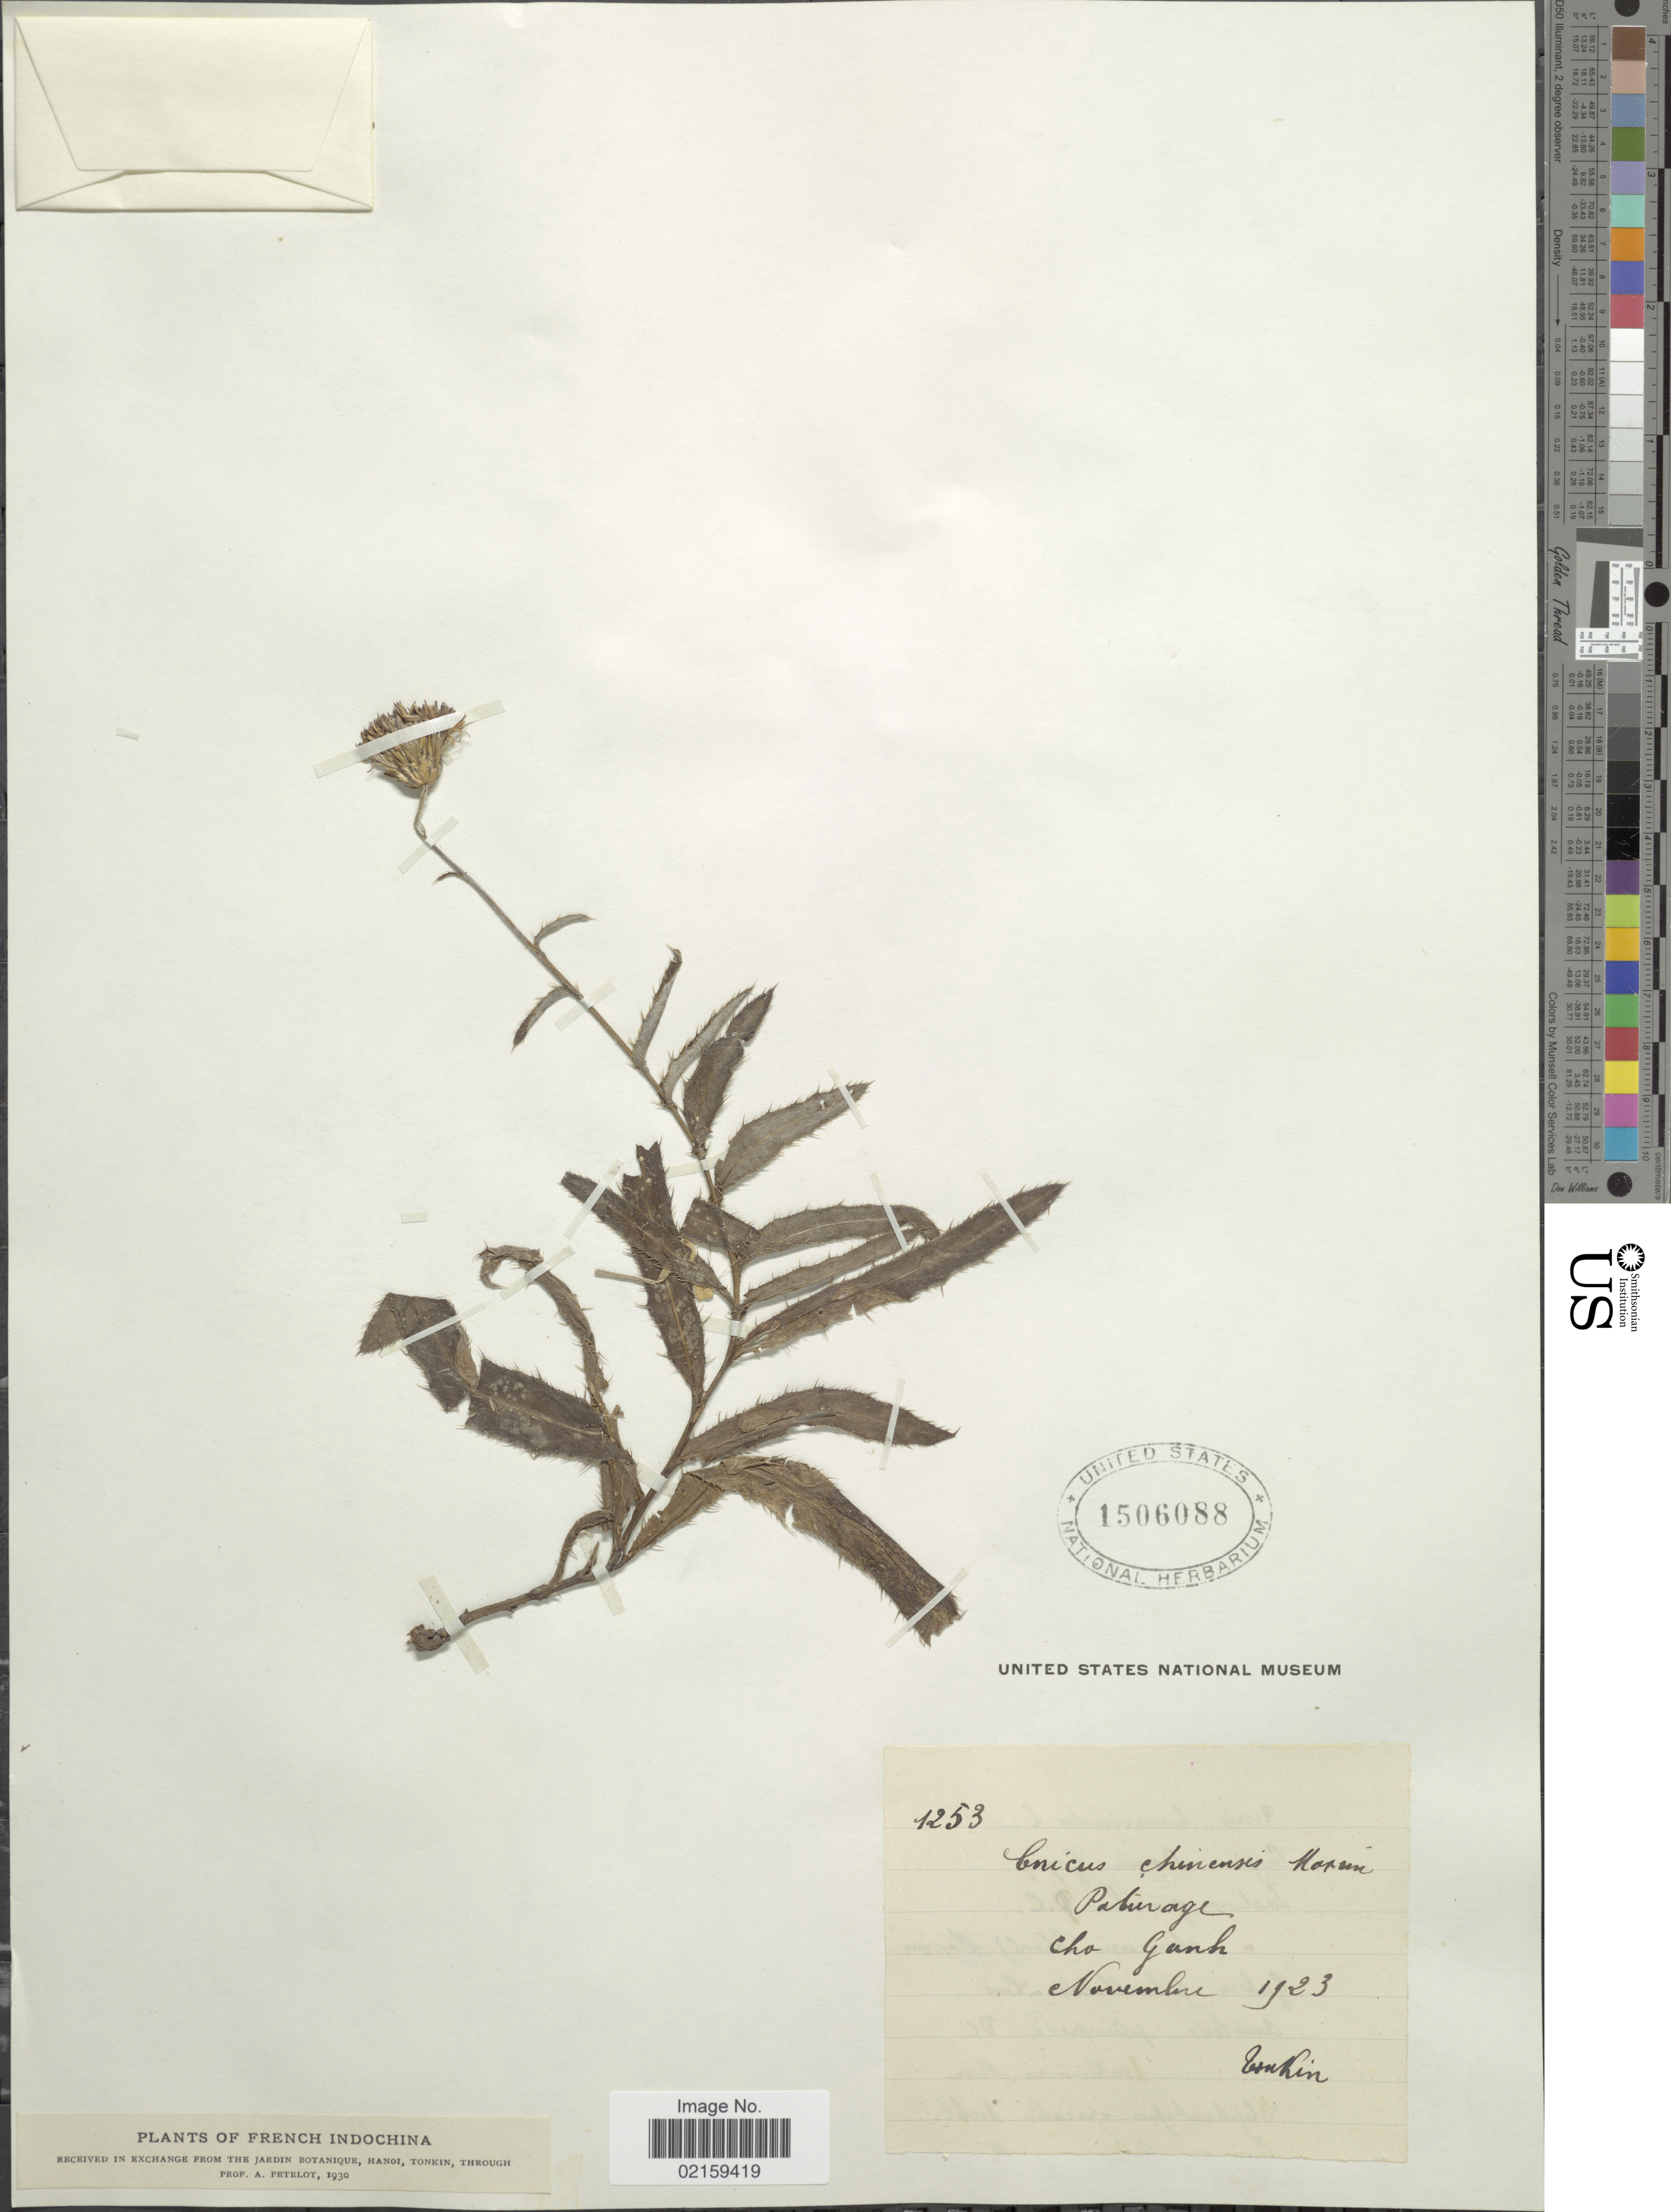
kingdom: Plantae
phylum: Tracheophyta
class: Magnoliopsida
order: Asterales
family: Asteraceae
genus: Cirsium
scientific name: Cirsium lineare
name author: (Thunb.) Sch. Bip.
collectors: A. Petelot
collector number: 1253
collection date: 1923-11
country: Vietnam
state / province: Ninh Bình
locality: Tonkin. Cho Ganh [interpreted]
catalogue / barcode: US 1506088